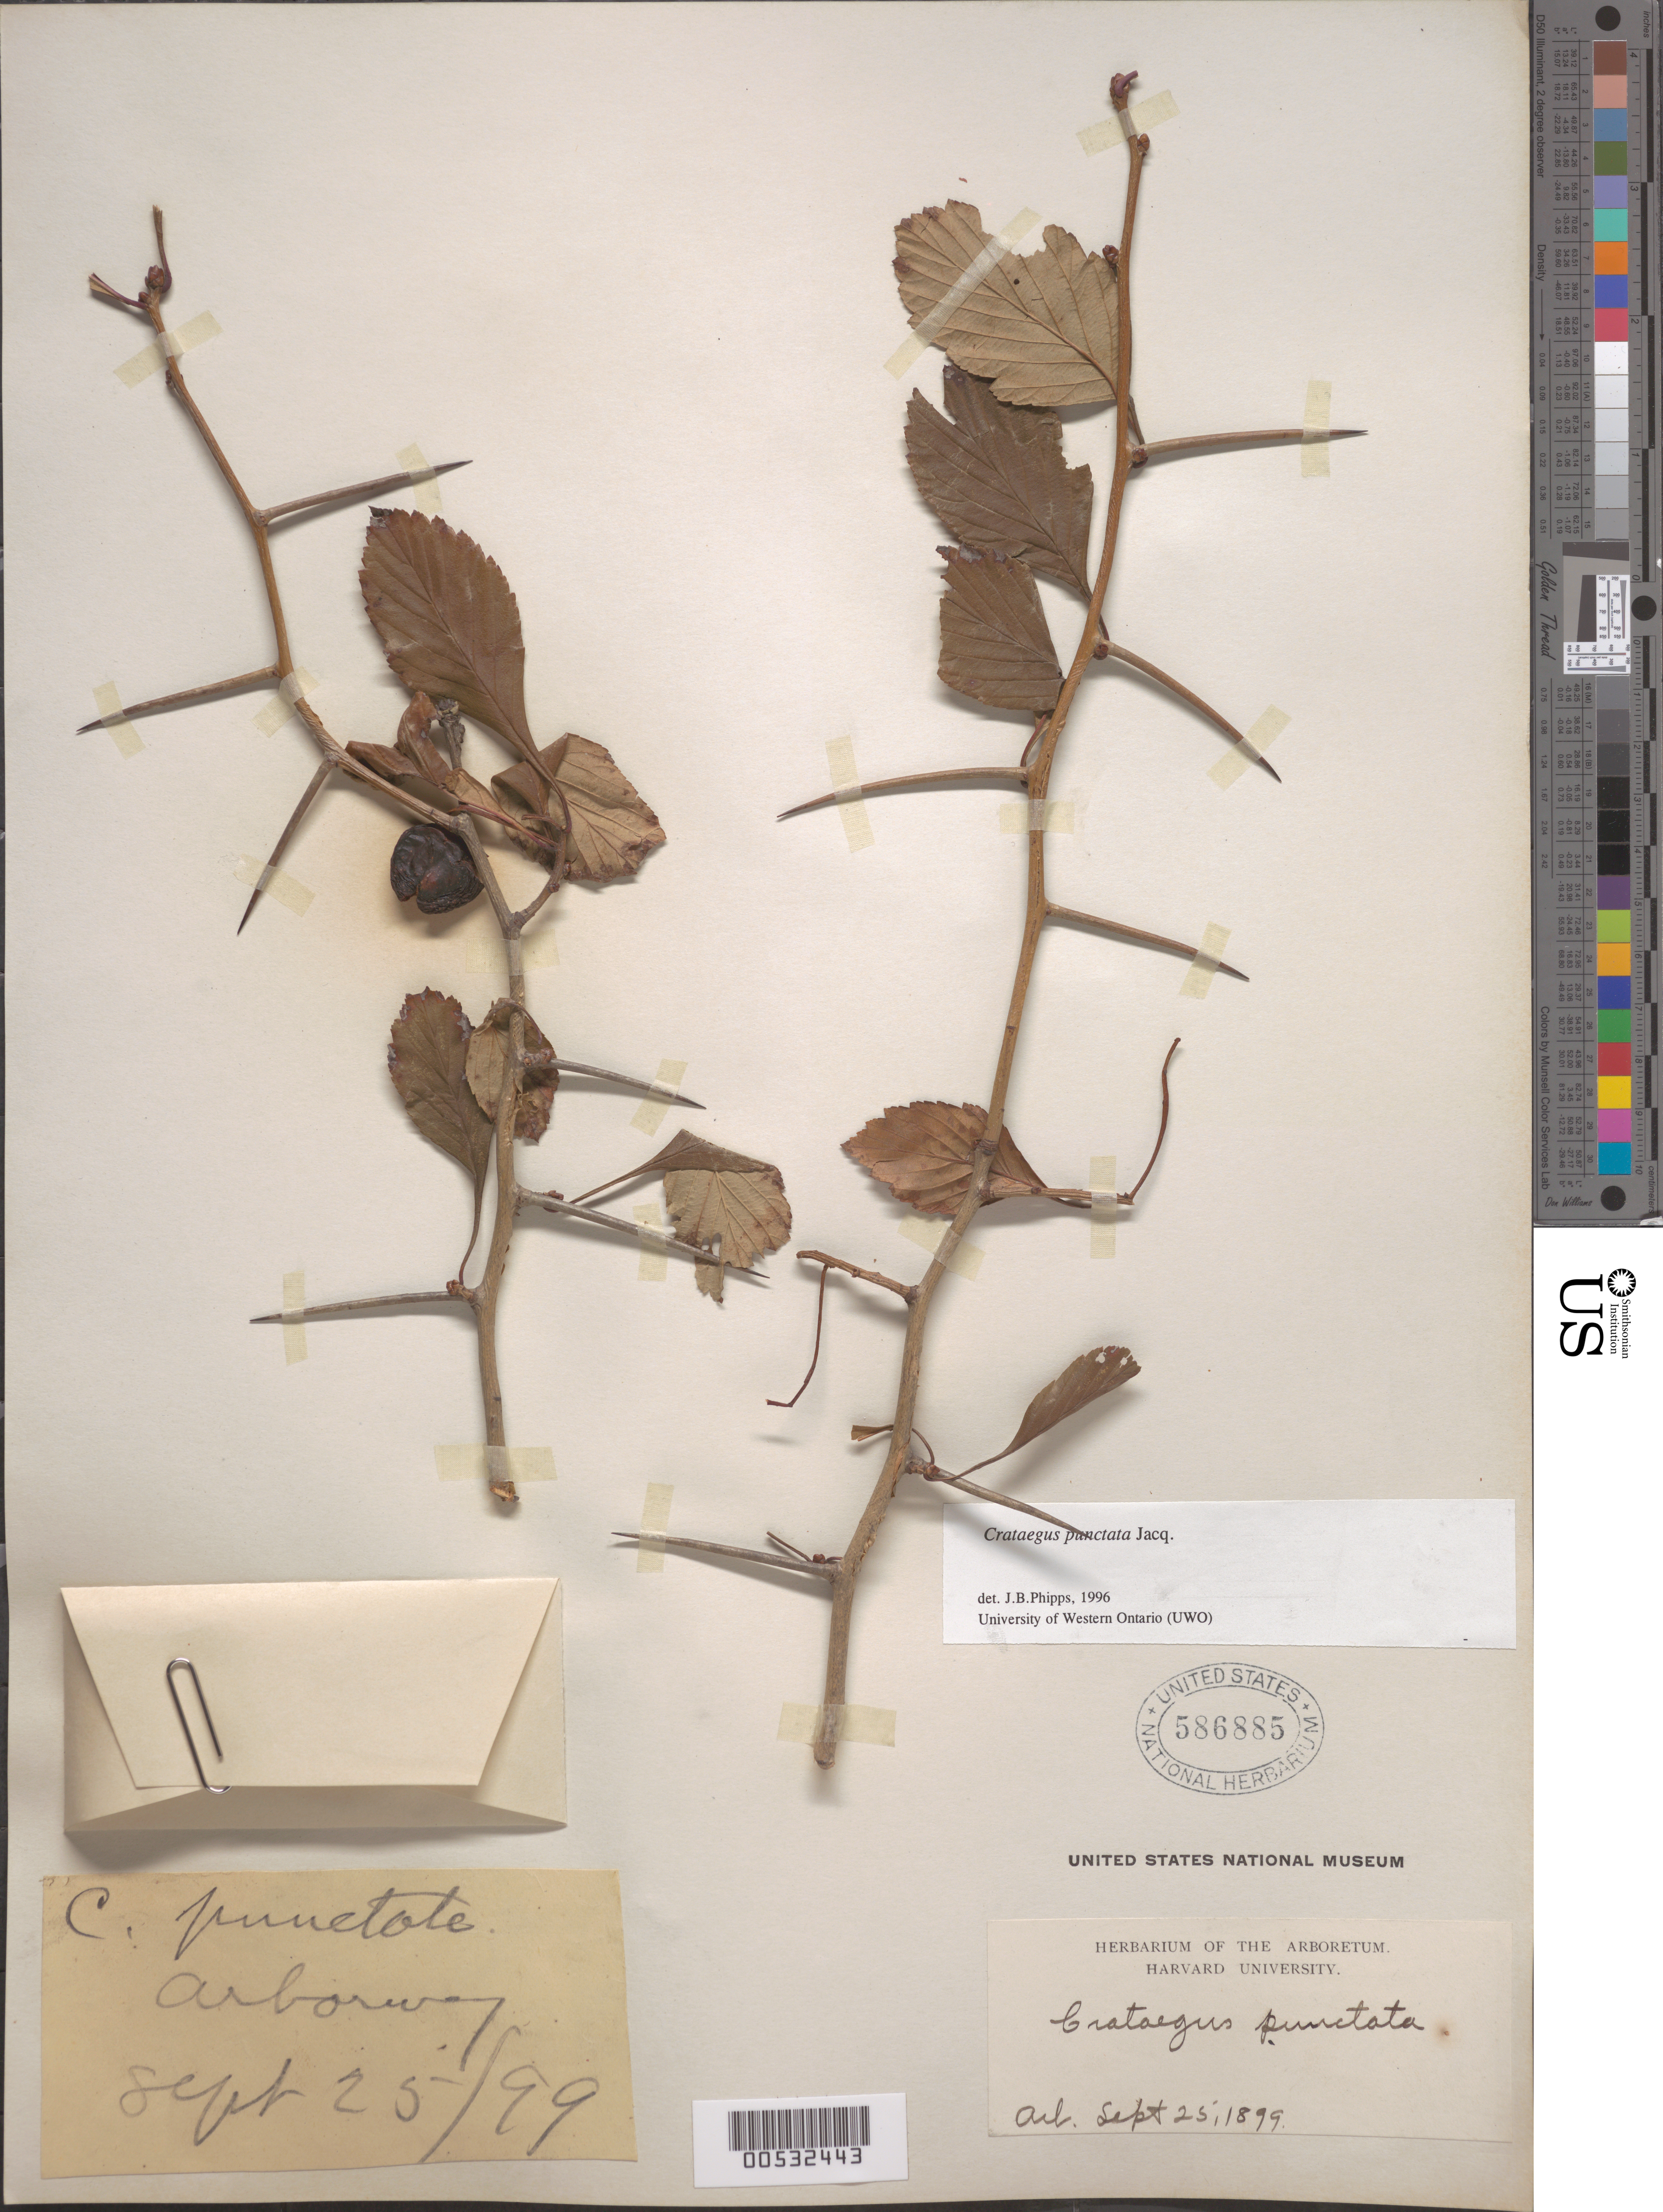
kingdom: Plantae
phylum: Tracheophyta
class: Magnoliopsida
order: Rosales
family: Rosaceae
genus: Crataegus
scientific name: Crataegus punctata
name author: Jacq.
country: United States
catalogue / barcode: US 586885